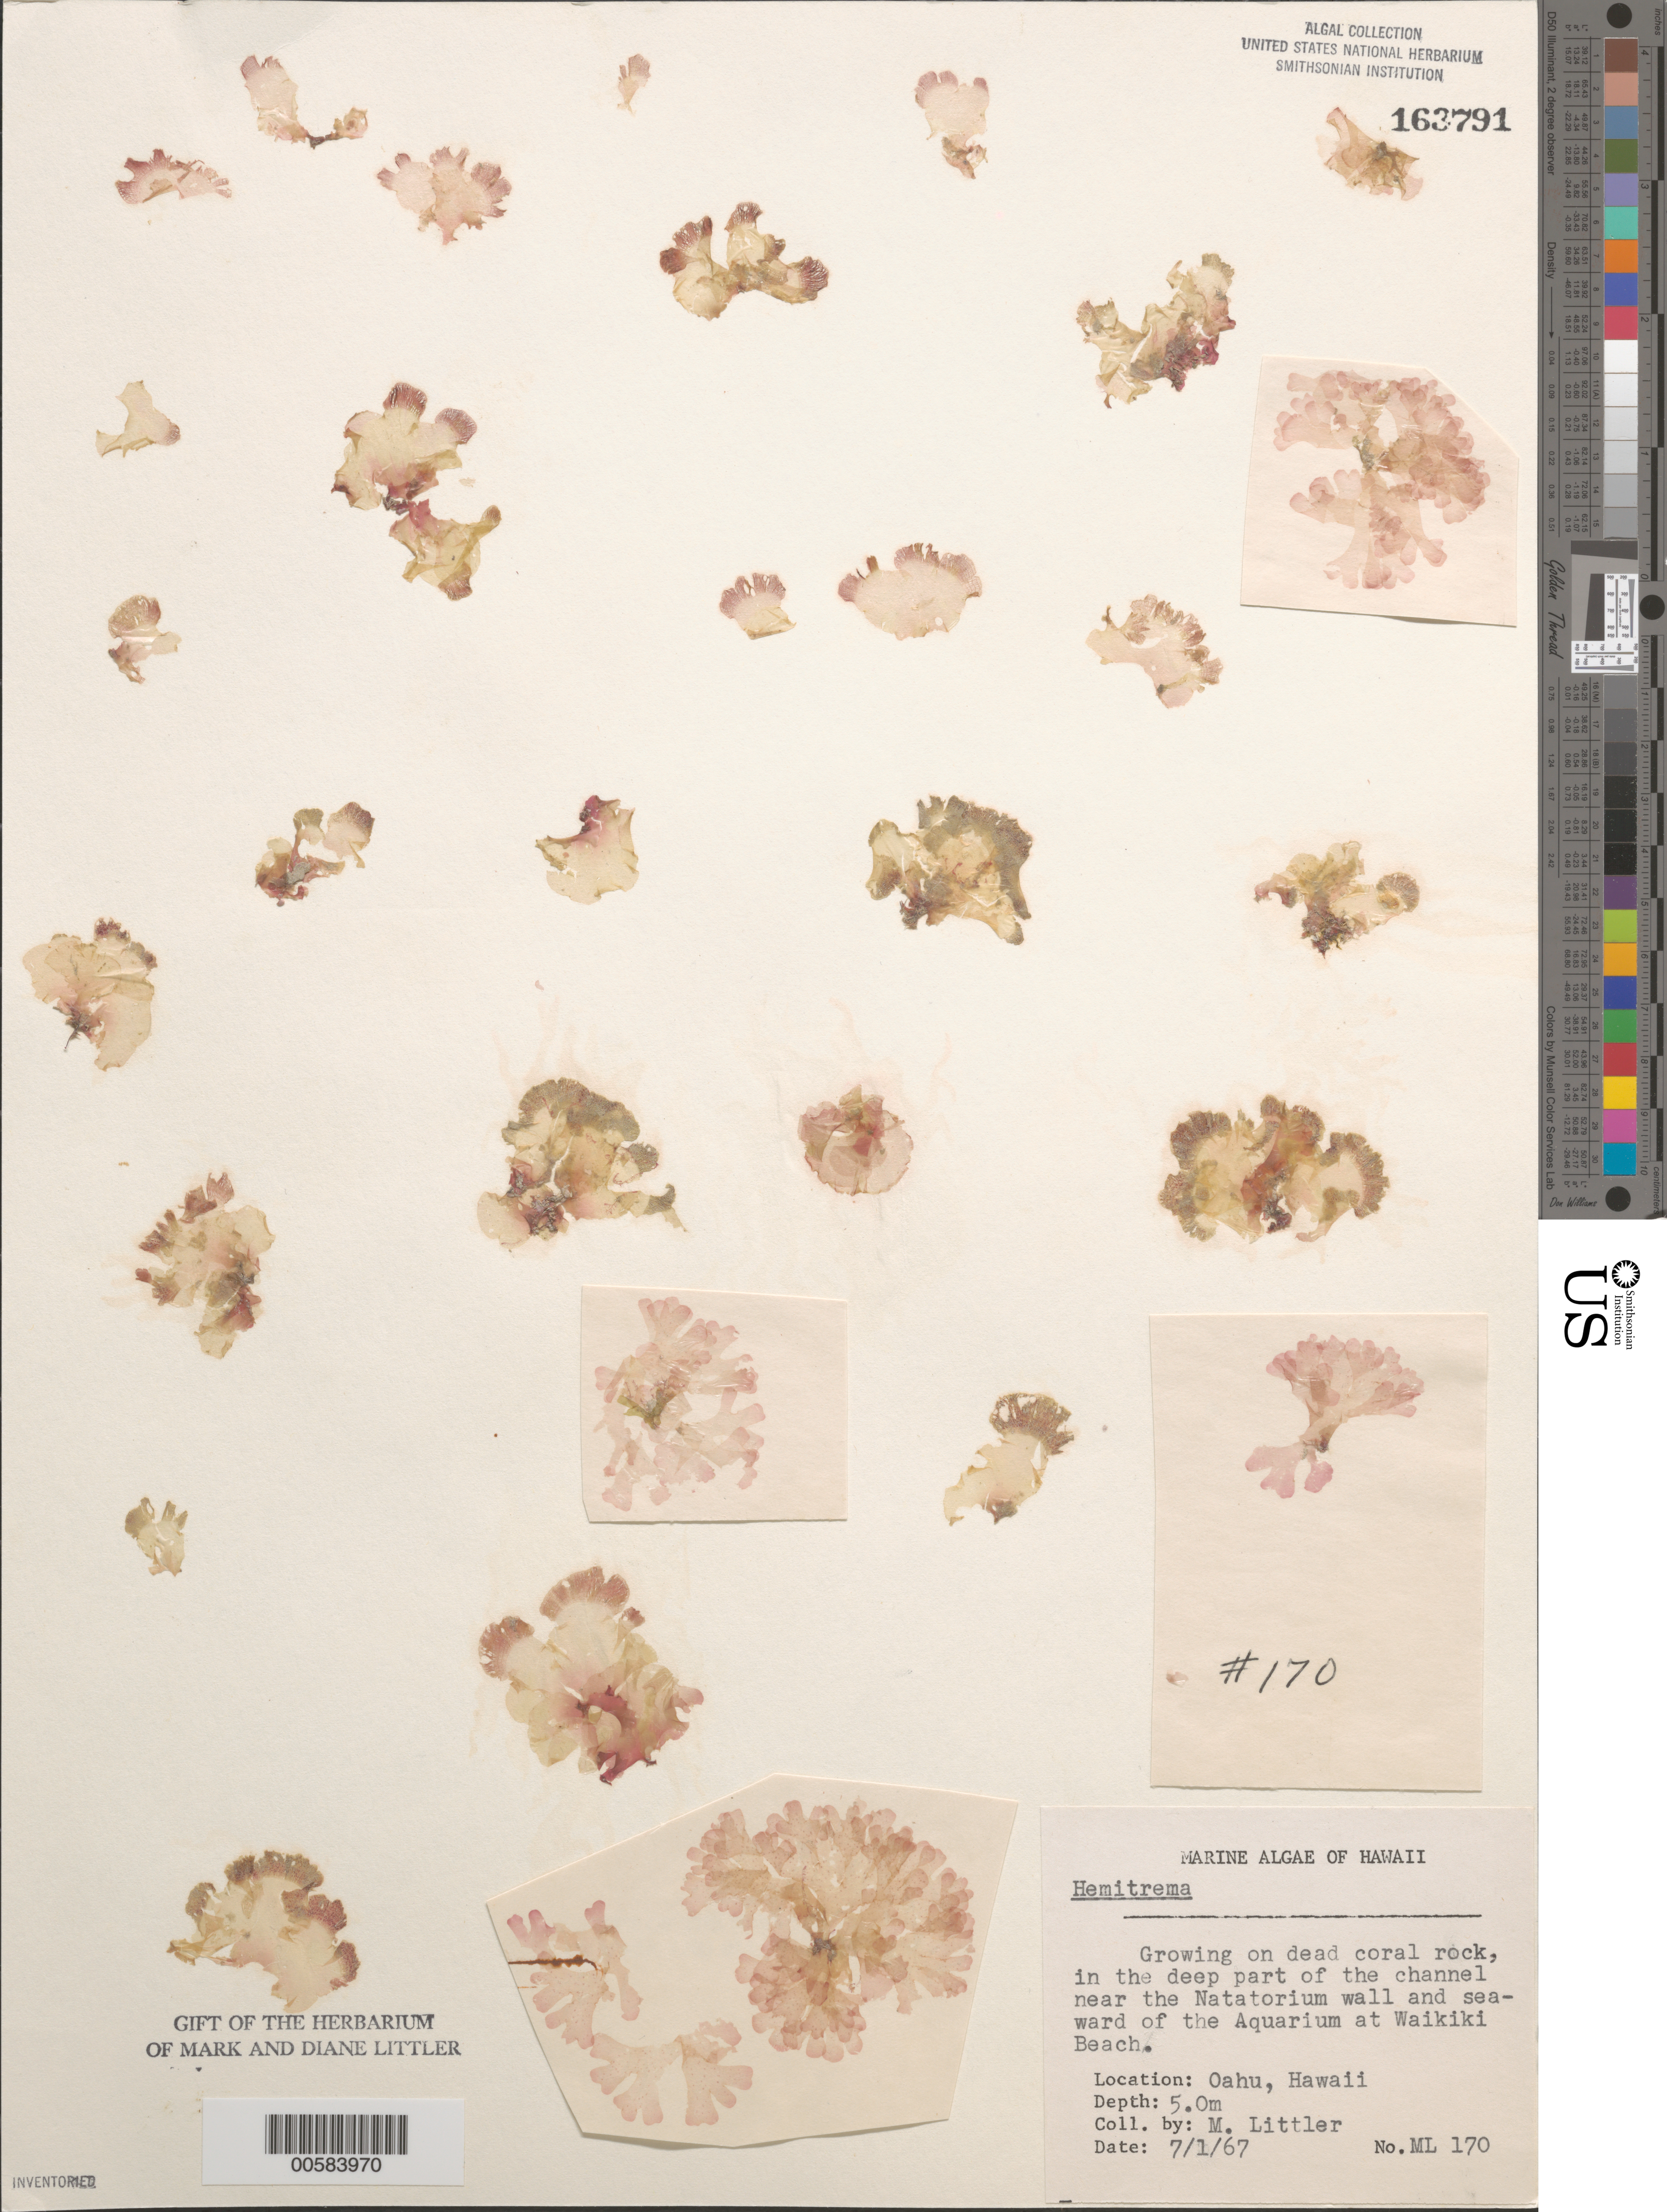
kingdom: Plantae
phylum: Rhodophyta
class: Florideophyceae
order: Ceramiales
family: Delesseriaceae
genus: Hemitrema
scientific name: Hemitrema sp.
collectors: M. M. Littler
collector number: ML 170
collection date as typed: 01 Jul 1967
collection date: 1967-07-01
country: United States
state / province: Hawaii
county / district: Honolulu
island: Oahu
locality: Waikiki Beach near Natatorium and Aquarium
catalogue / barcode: US 163791